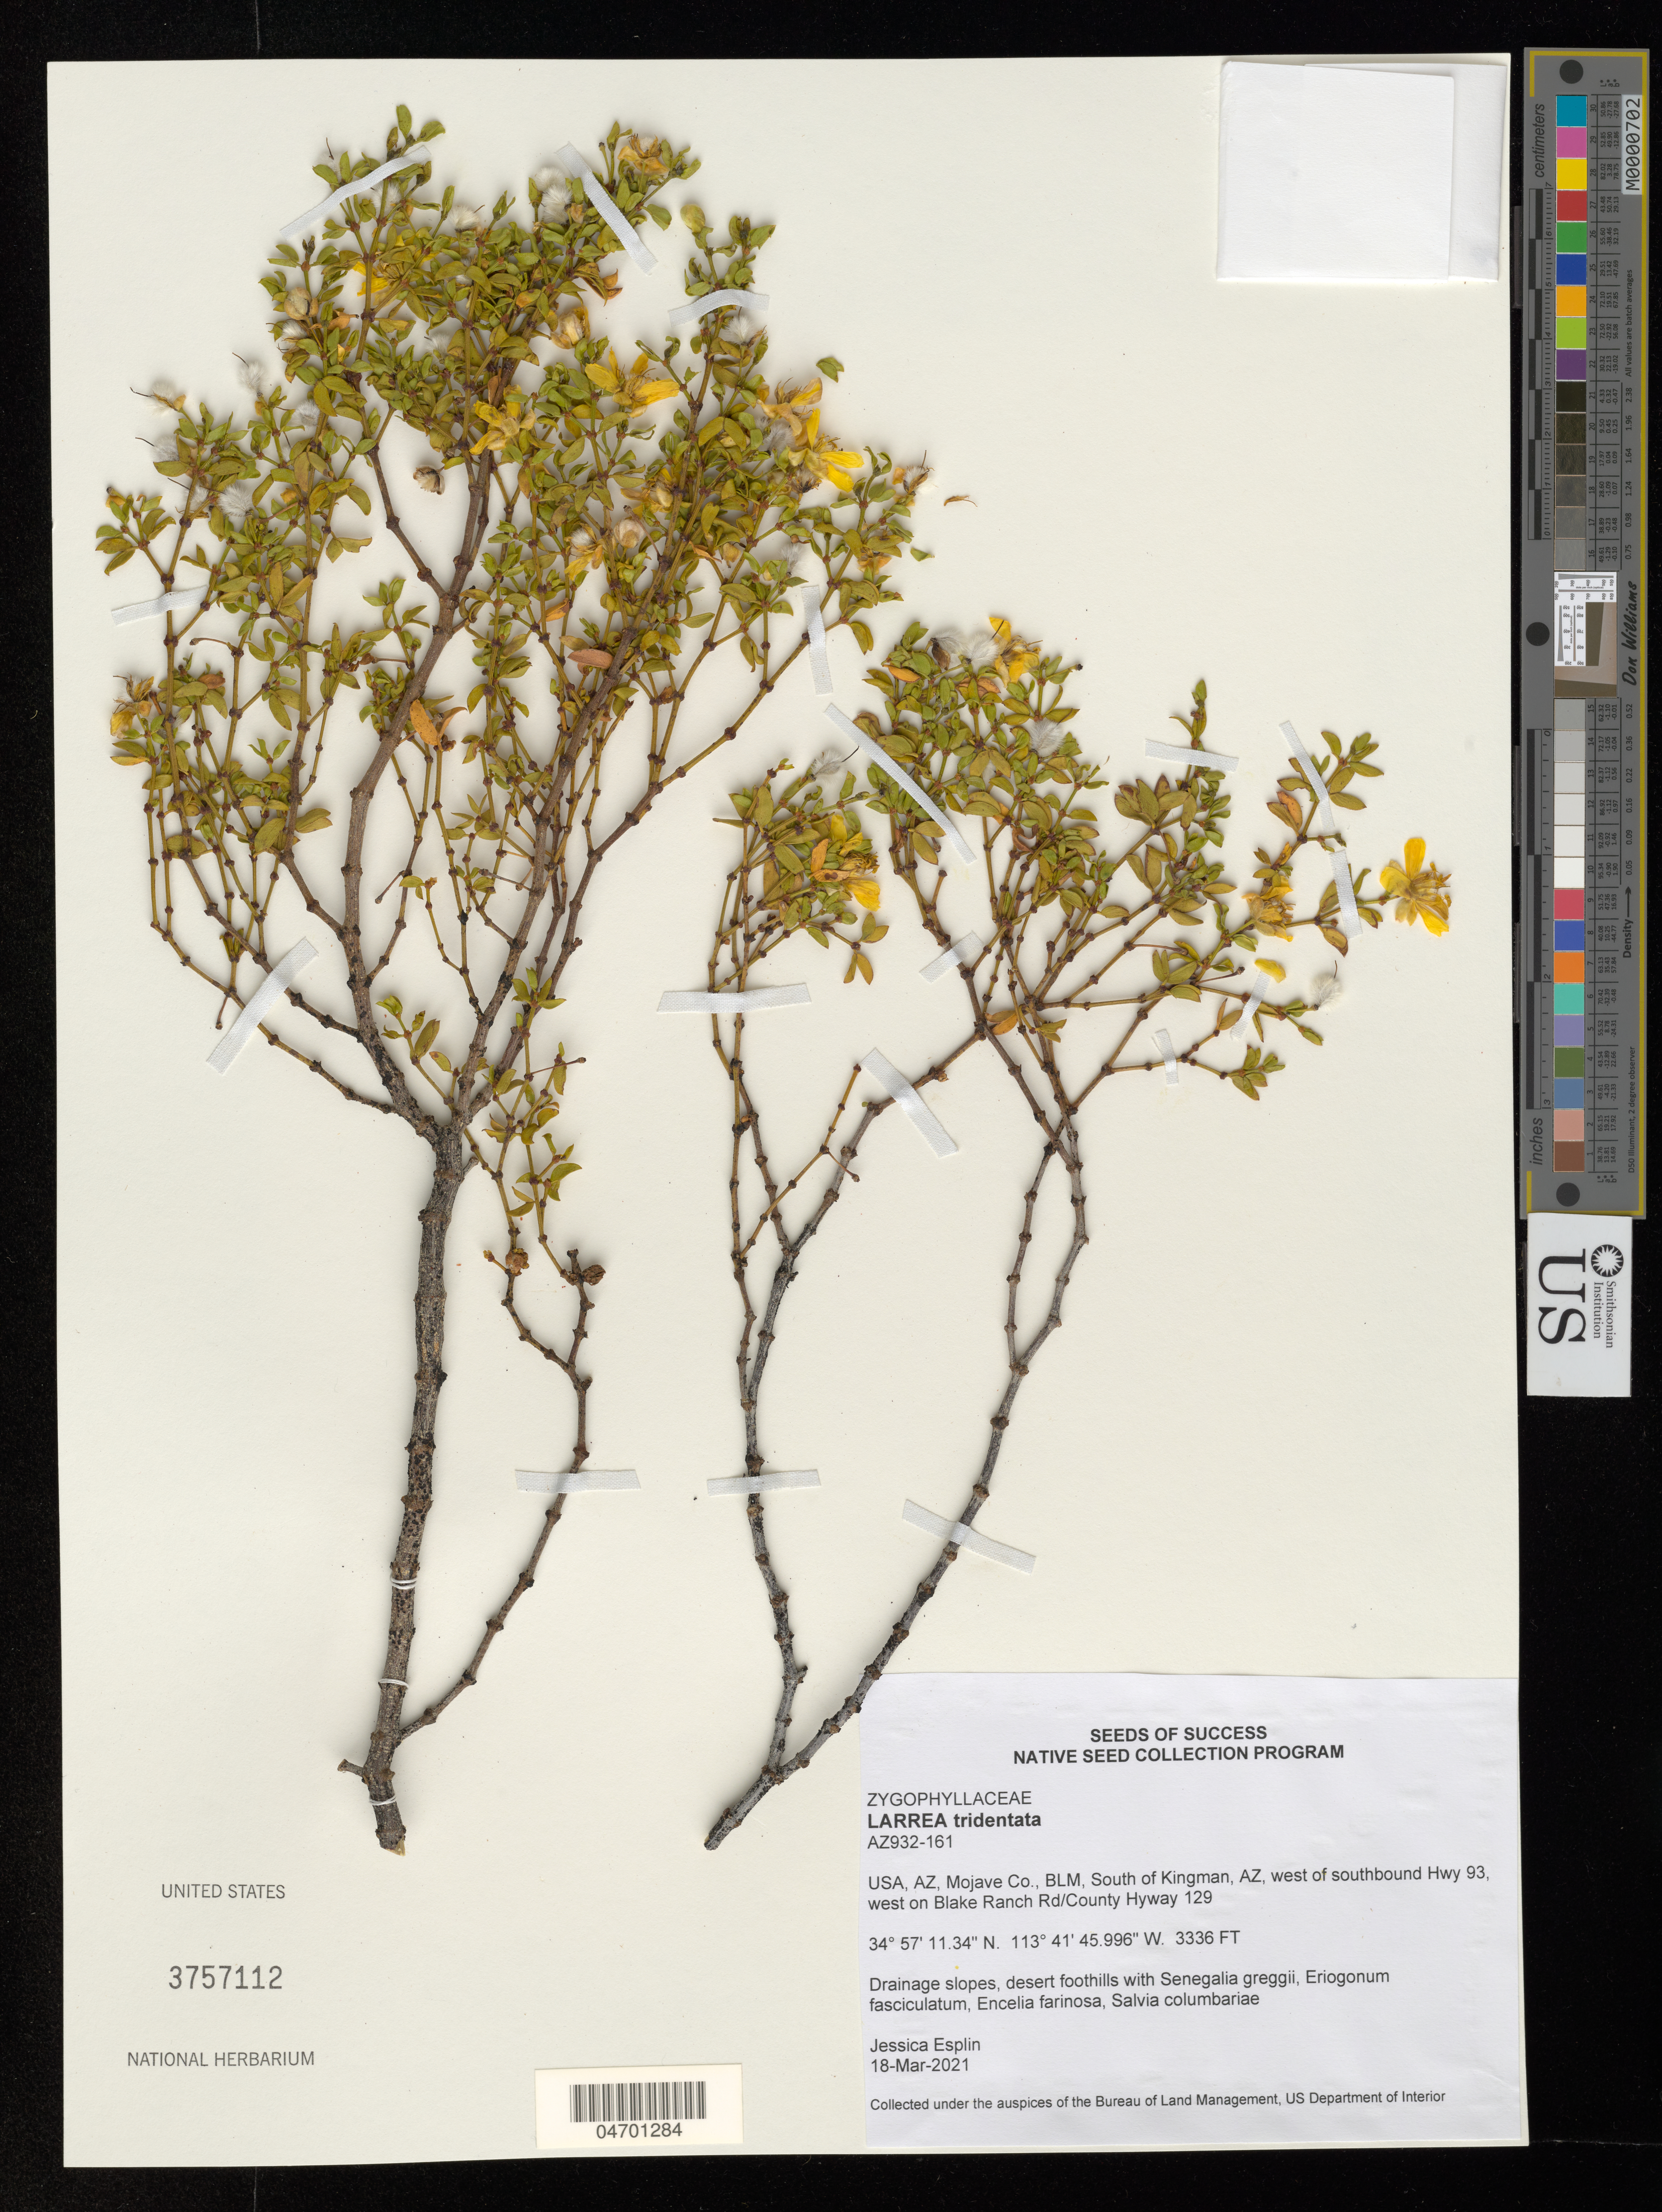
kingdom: Plantae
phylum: Tracheophyta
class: Magnoliopsida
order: Zygophyllales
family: Zygophyllaceae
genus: Larrea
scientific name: Larrea tridentata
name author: (Sessé & Moc. ex DC.) Coville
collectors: A. Ron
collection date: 2021-03-18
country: United States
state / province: Arizona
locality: AZ, Mojave Co., BLM, South of Kingman, west of southbound Hwy 93, west on Blake Ranch Rd/County Hyway 129.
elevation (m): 1017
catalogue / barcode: US 3757112